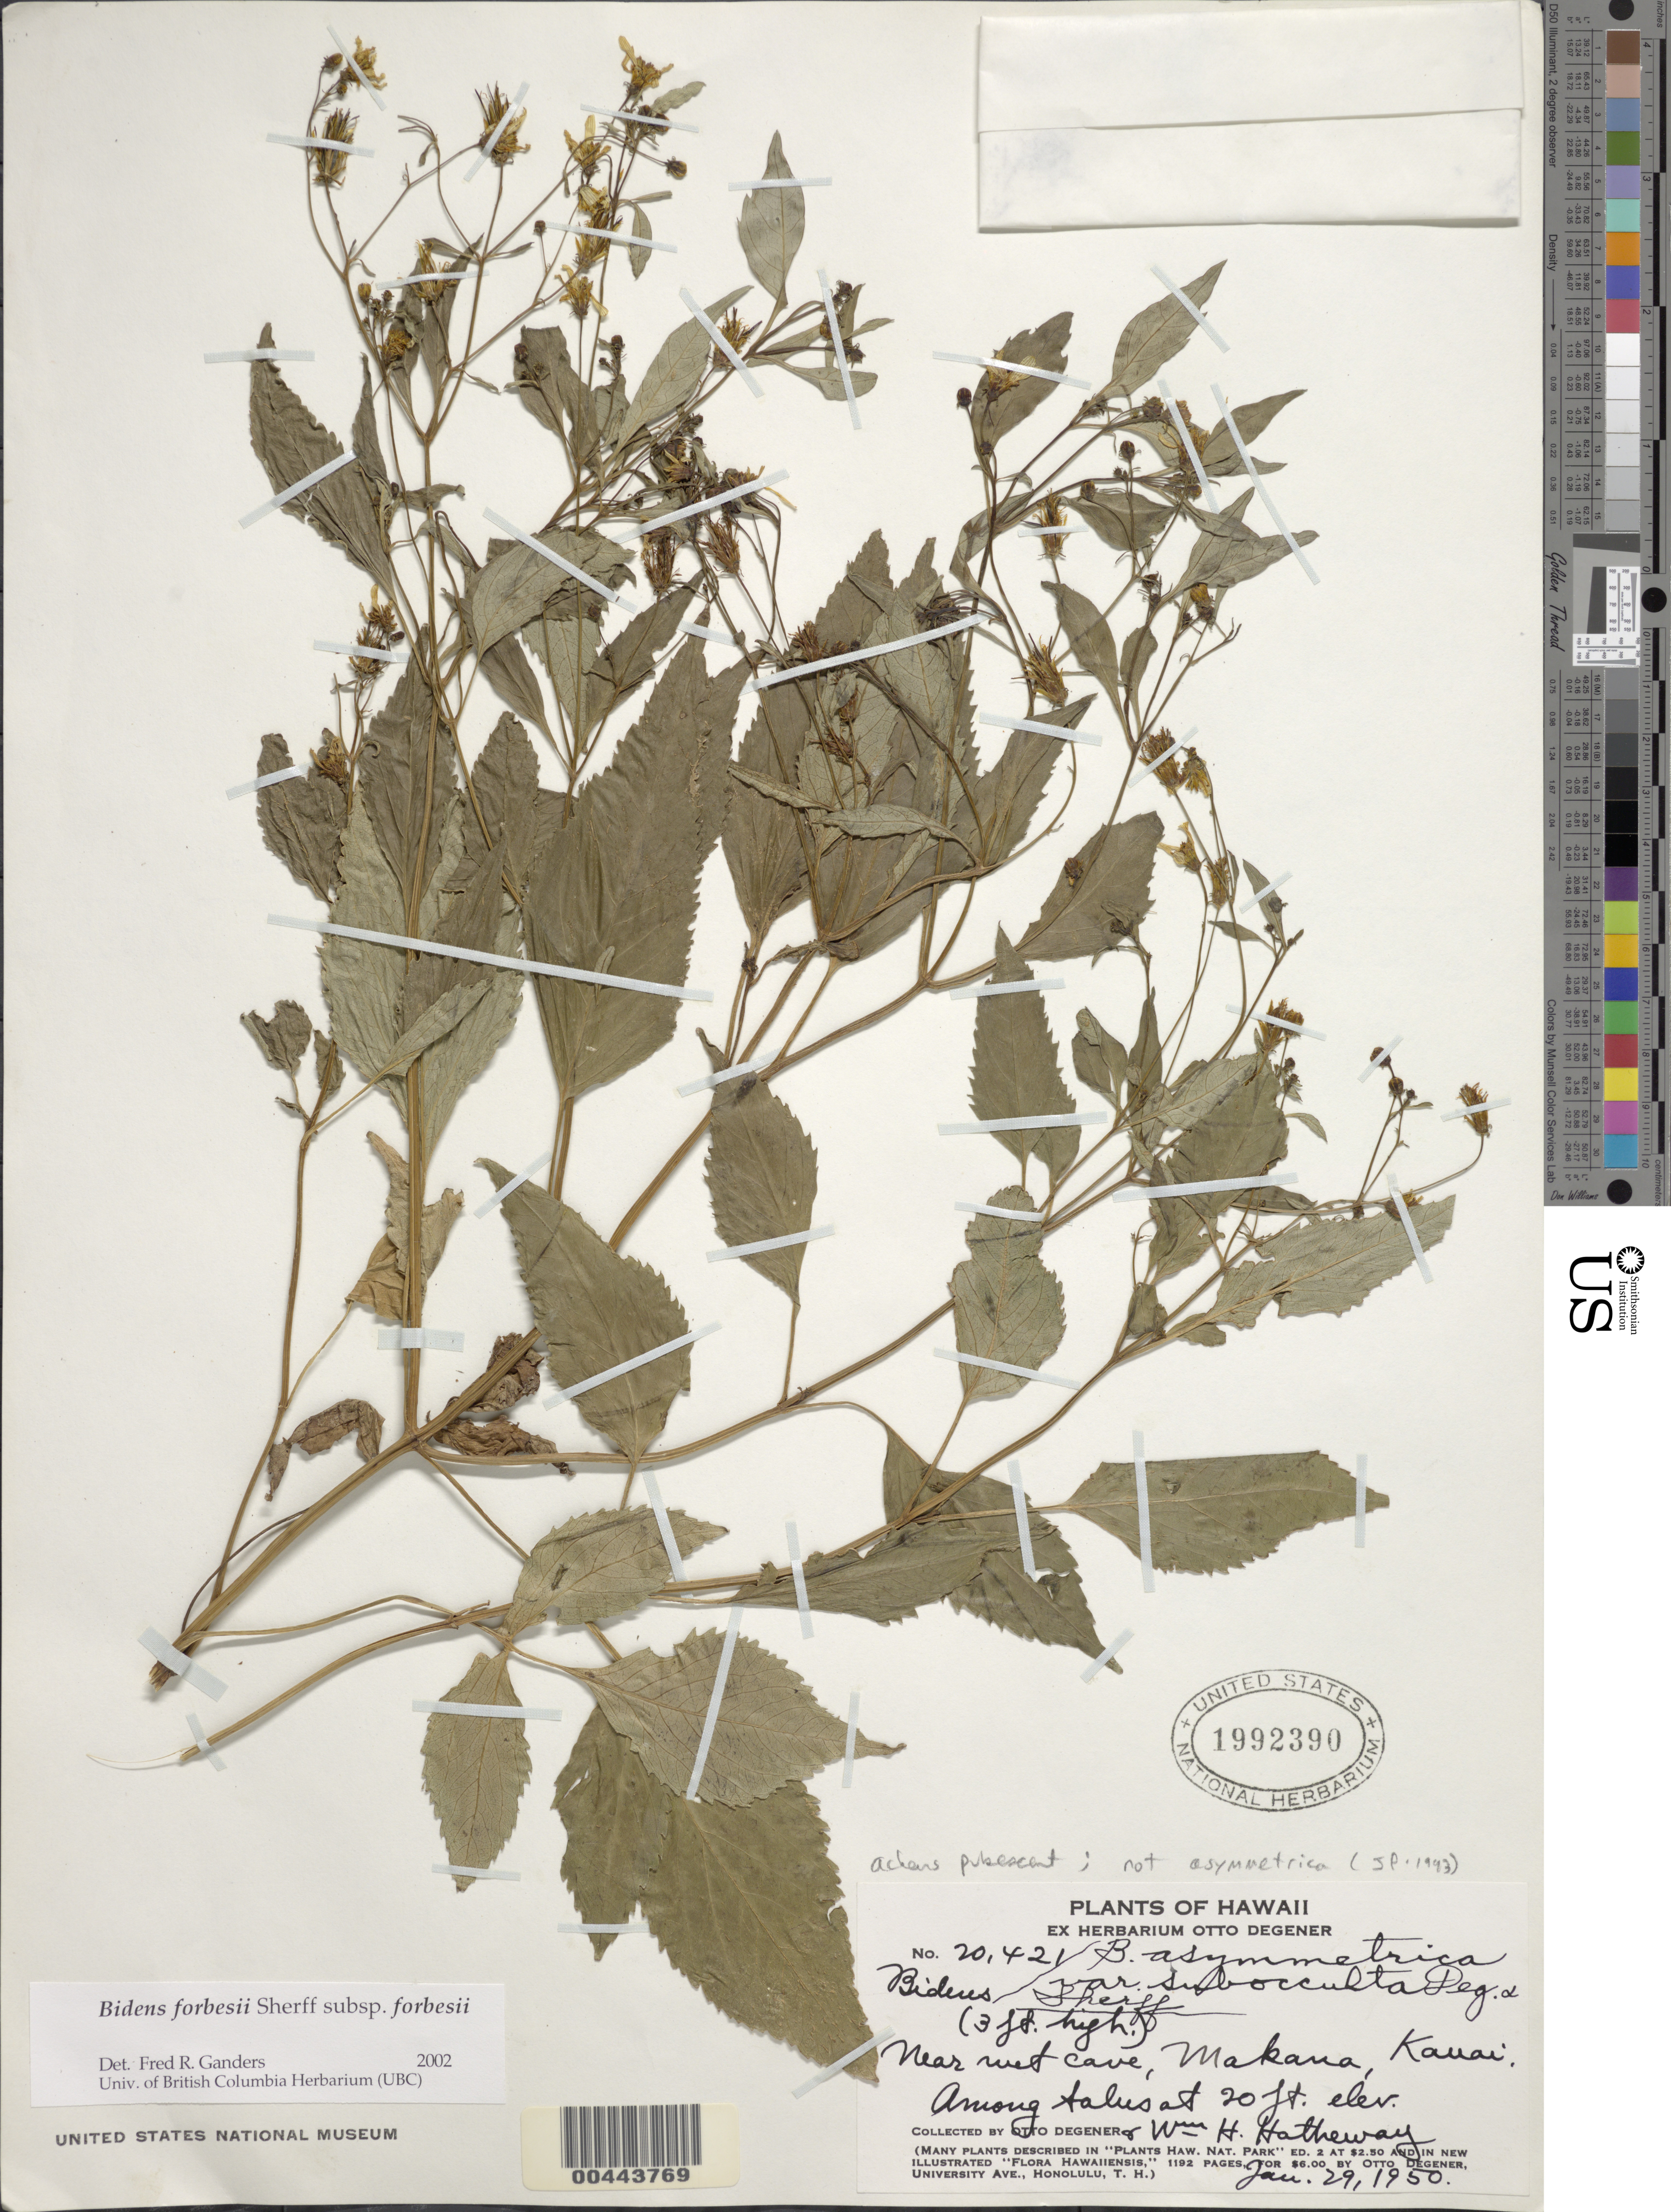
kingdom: Plantae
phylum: Tracheophyta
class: Magnoliopsida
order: Asterales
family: Asteraceae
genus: Bidens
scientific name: Bidens forbesii subsp. forbesii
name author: Sherff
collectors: O. Degener & W. H. Hatheway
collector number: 20421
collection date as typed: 29 Jan 1950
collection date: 1950-01-29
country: United States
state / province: Hawaii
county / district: Kauai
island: Kaua'i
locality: Near wet cave, Makaua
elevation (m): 6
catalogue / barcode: US 1992390